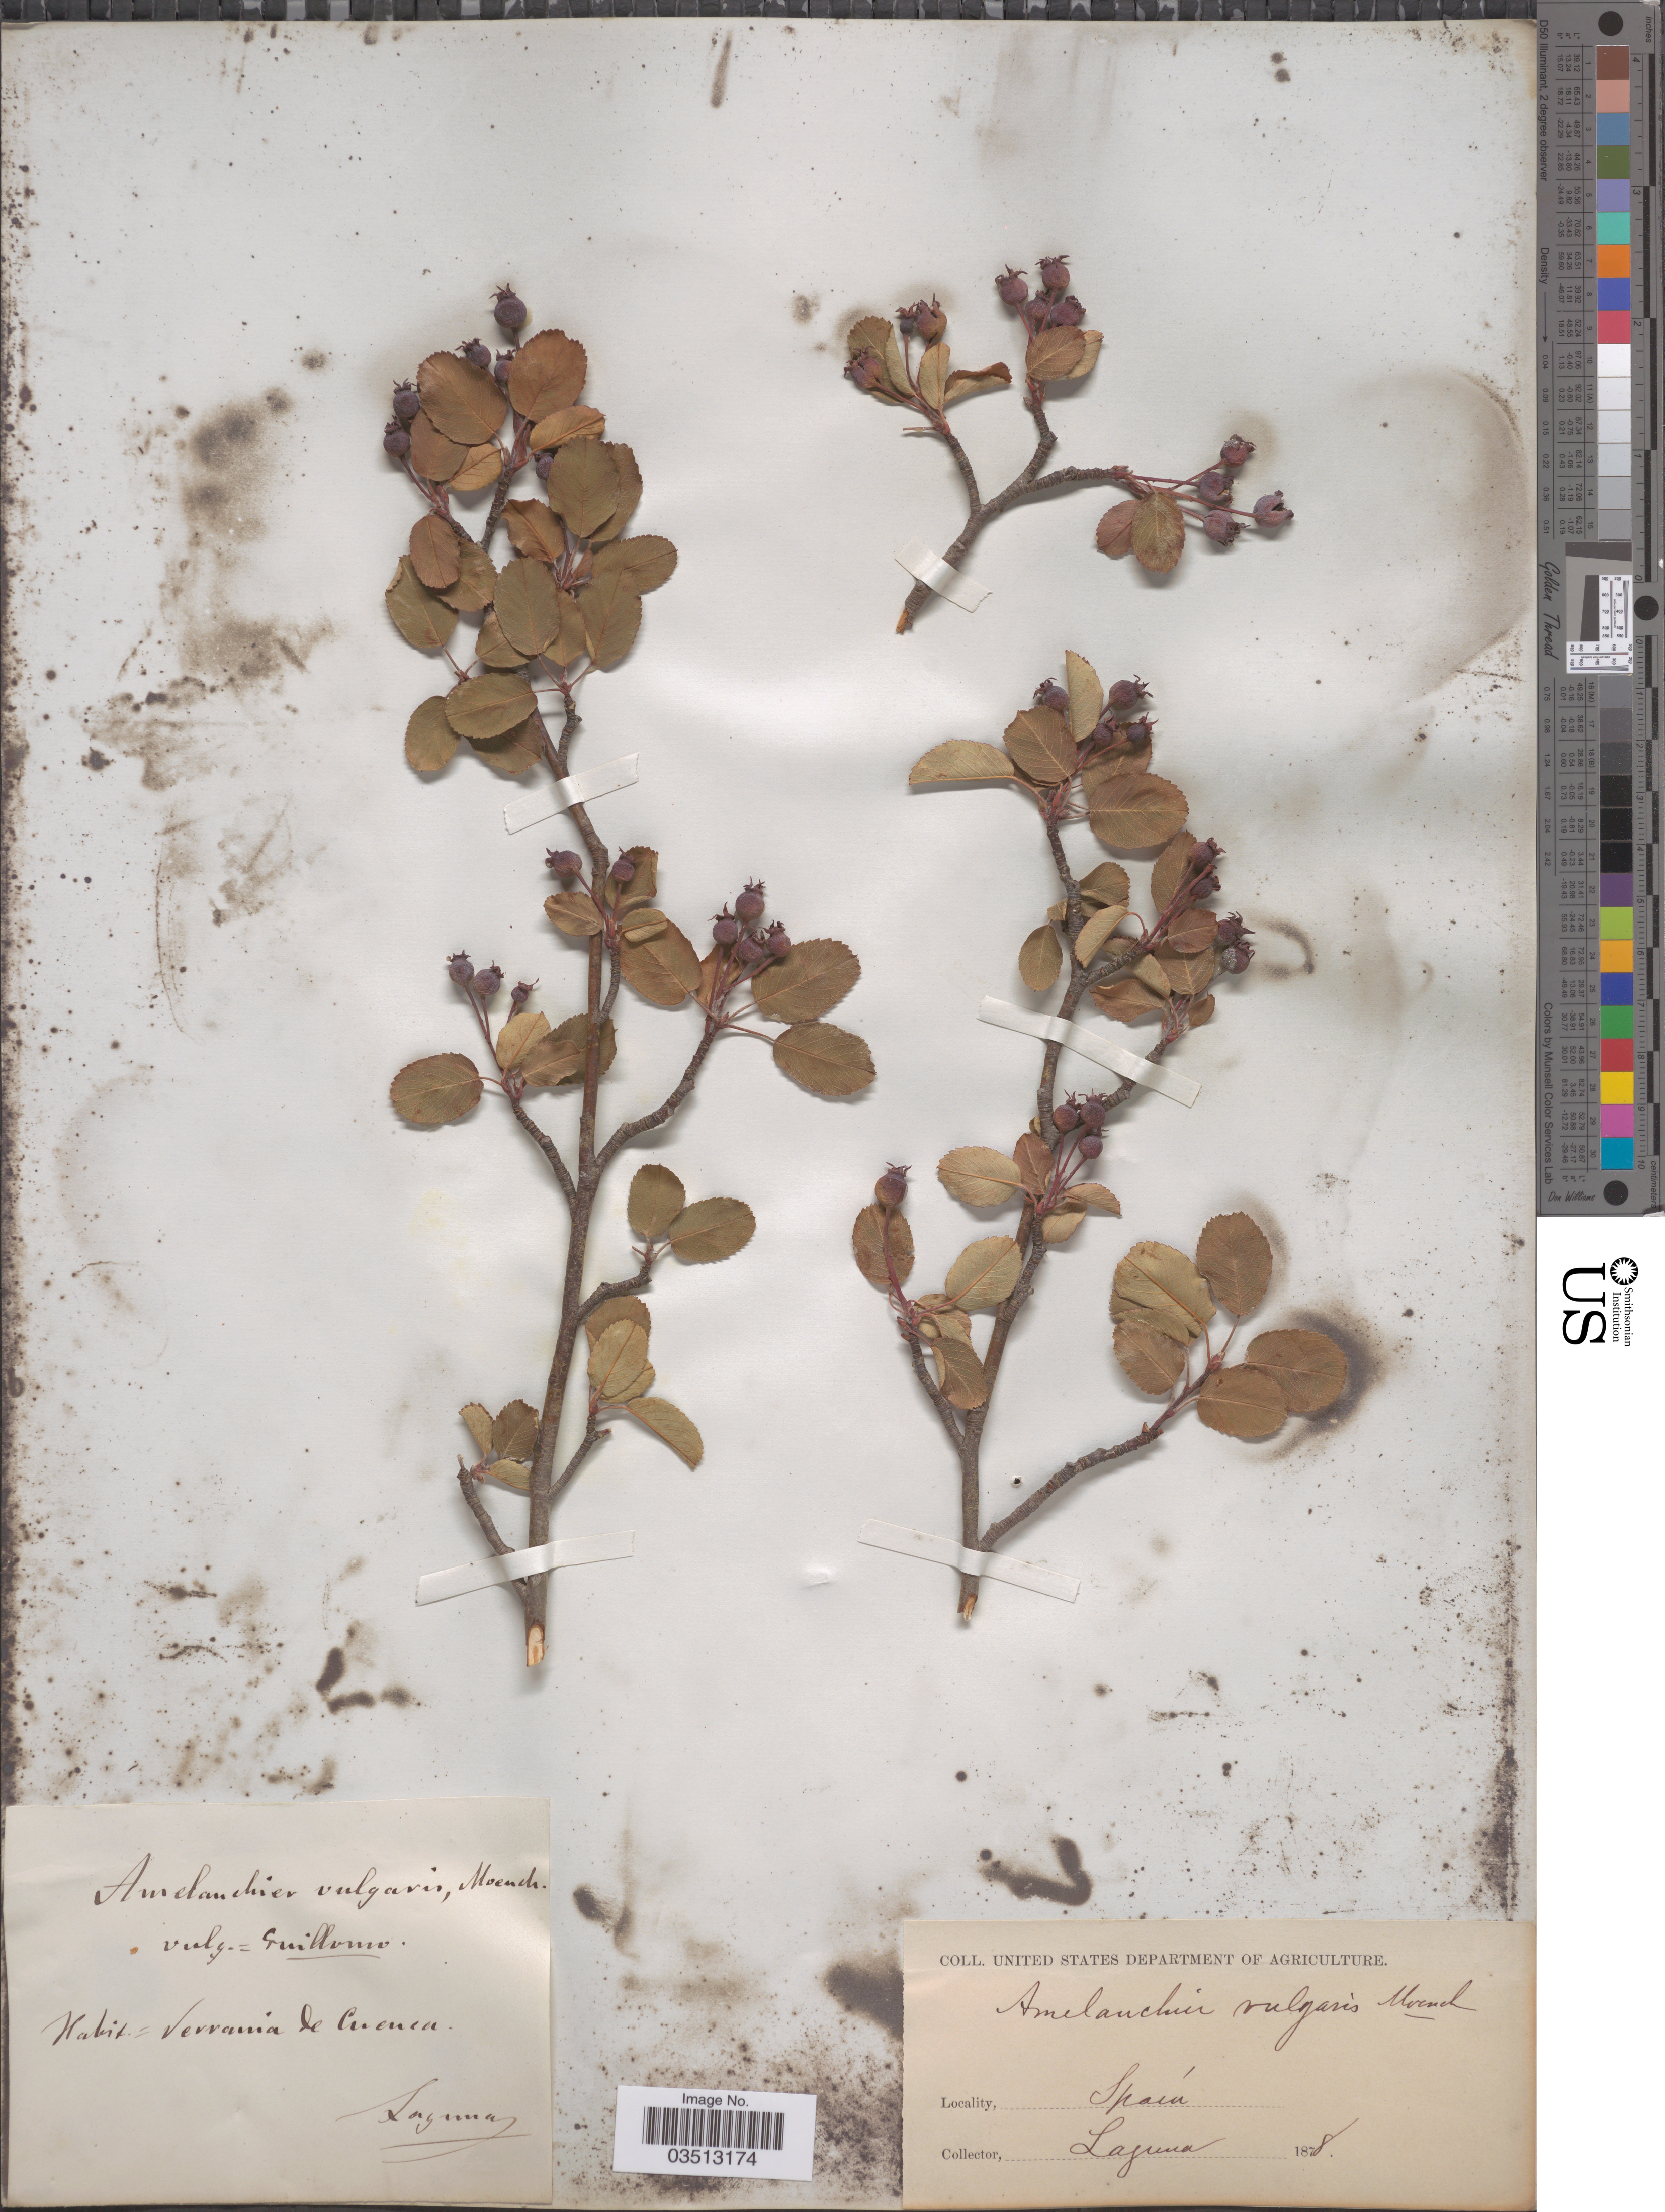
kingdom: Plantae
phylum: Tracheophyta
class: Magnoliopsida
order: Rosales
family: Rosaceae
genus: Amelanchier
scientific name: Amelanchier vulgaris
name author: Moench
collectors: -. Laguna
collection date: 1878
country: Spain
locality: Serrania de Cuenca.